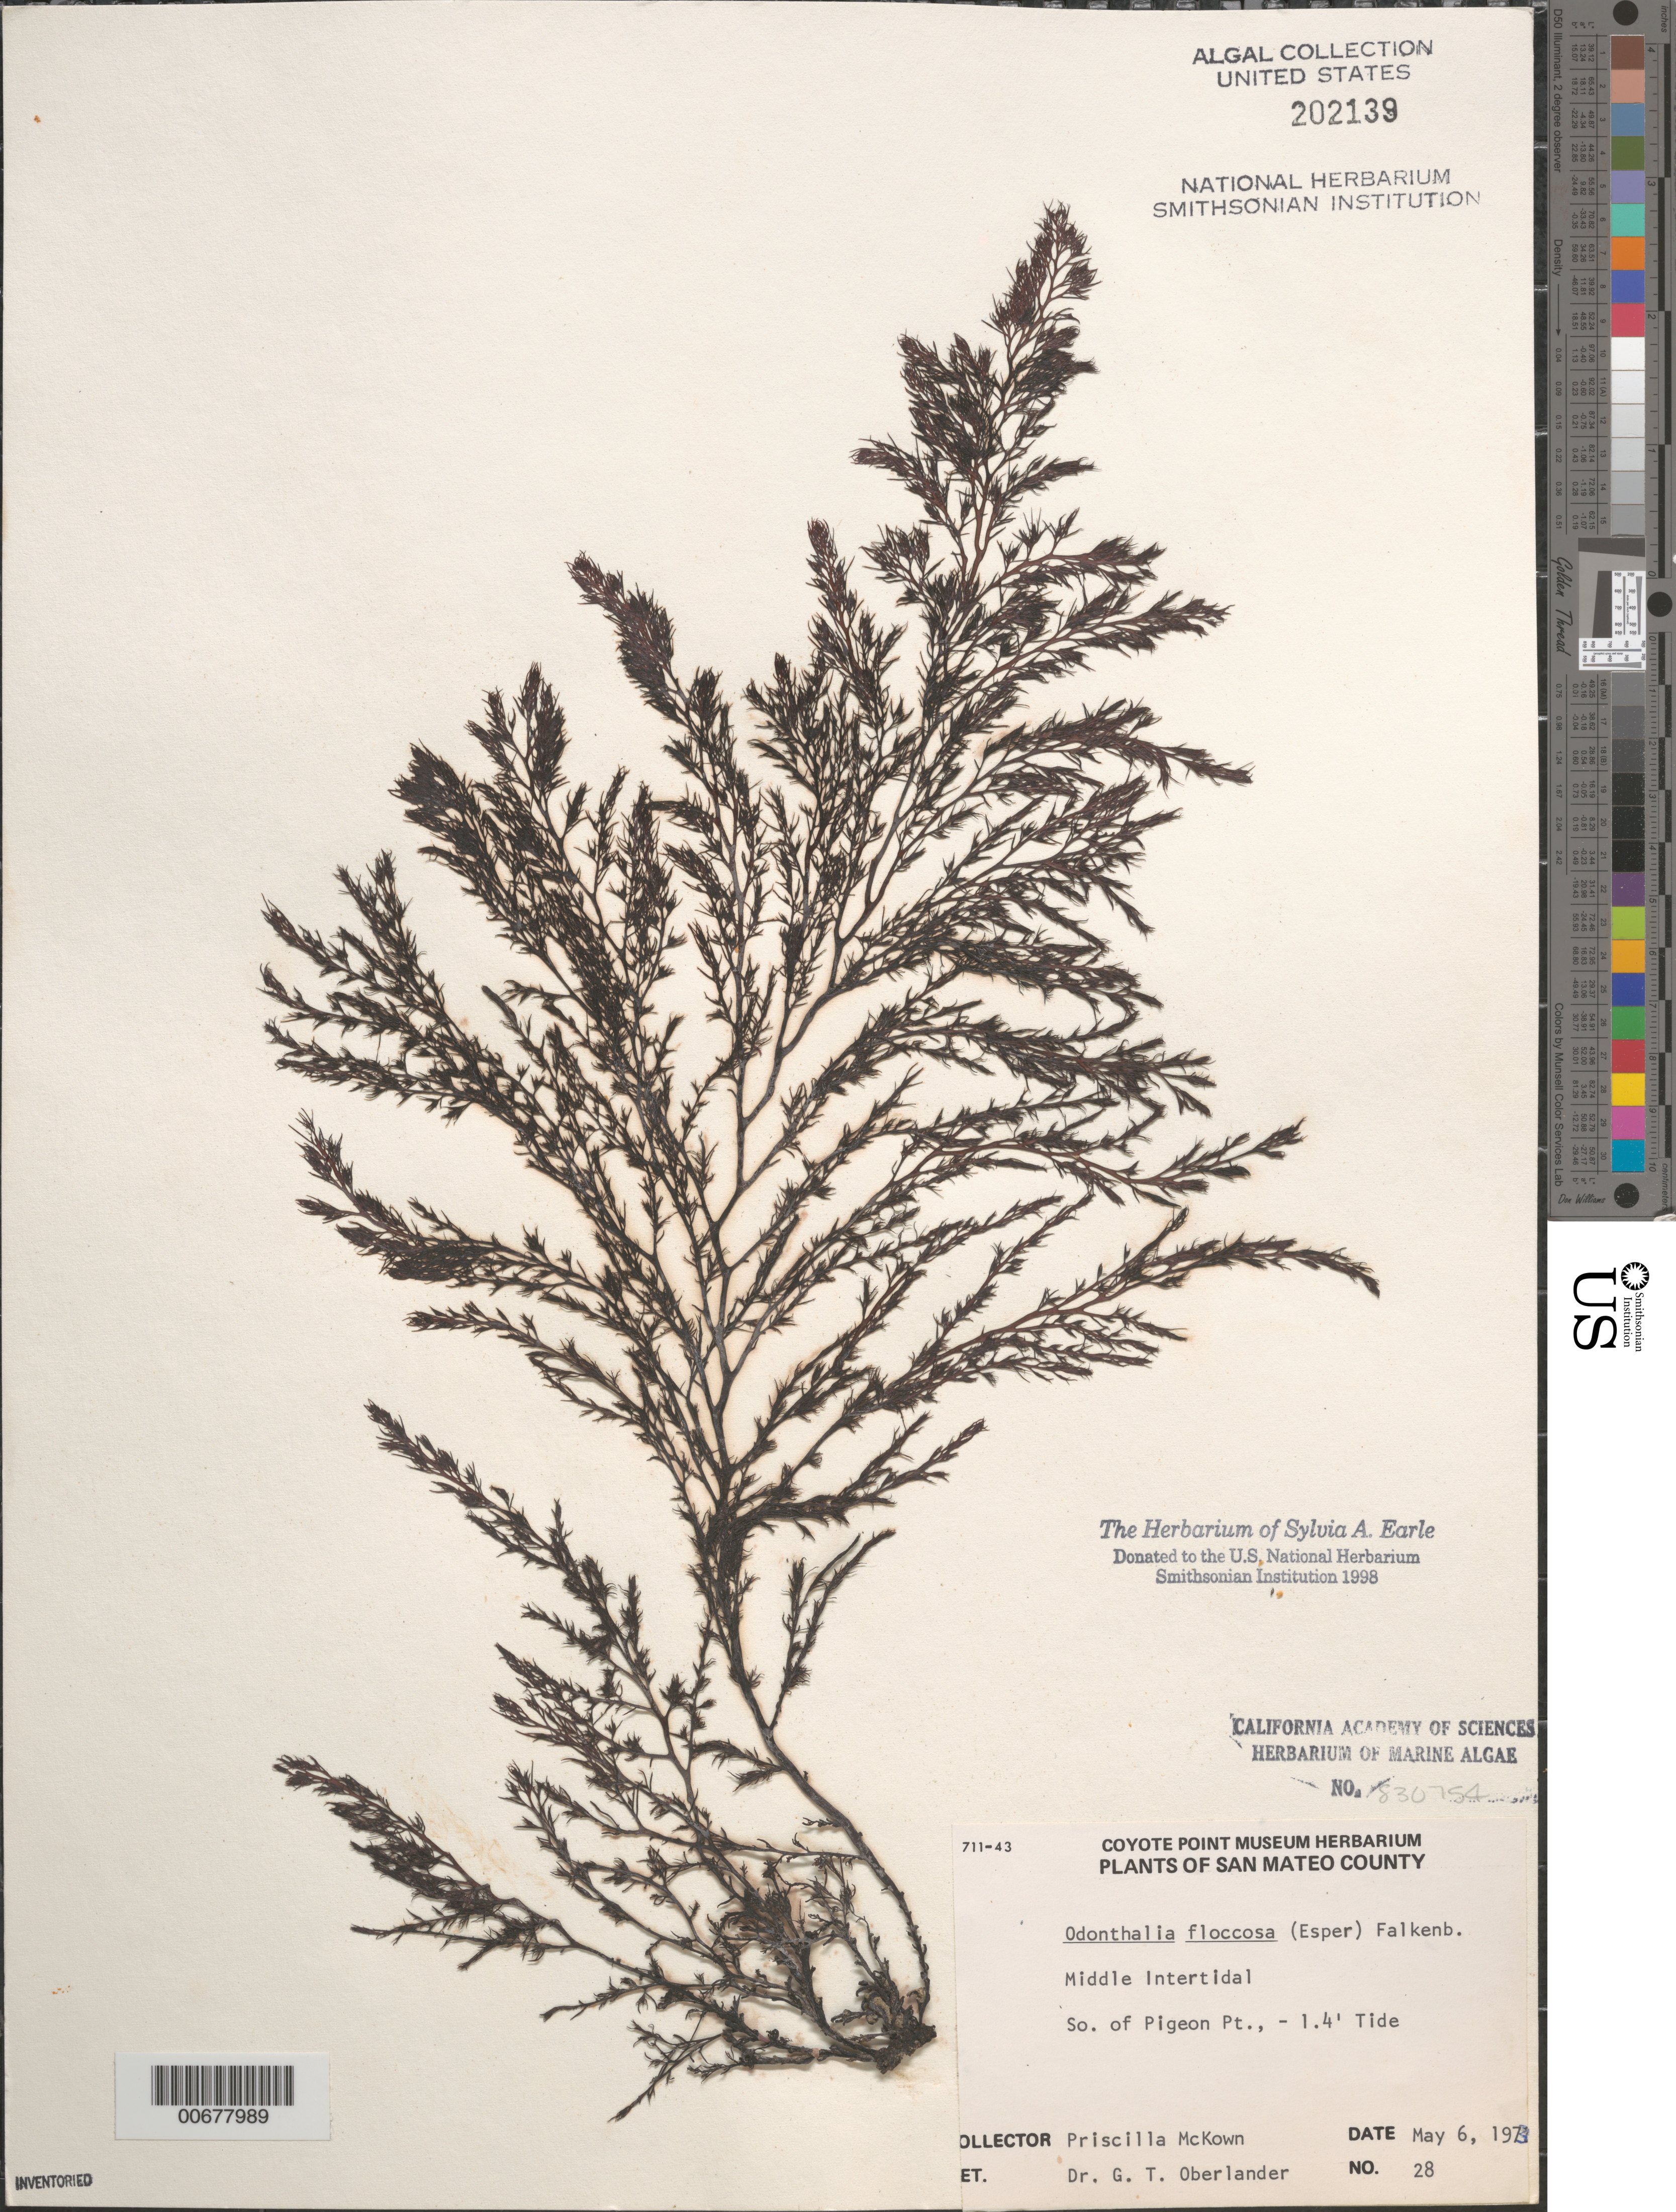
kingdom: Plantae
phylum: Rhodophyta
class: Florideophyceae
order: Ceramiales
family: Rhodomelaceae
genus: Odonthalia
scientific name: Odonthalia floccosa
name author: (Esper) Falkenb.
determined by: Oberlander, G. T.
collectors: P. McKown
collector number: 28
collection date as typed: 06 May 1973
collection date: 1973-05-06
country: United States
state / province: California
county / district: San Mateo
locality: South of Pigeon Point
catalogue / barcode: US 202139